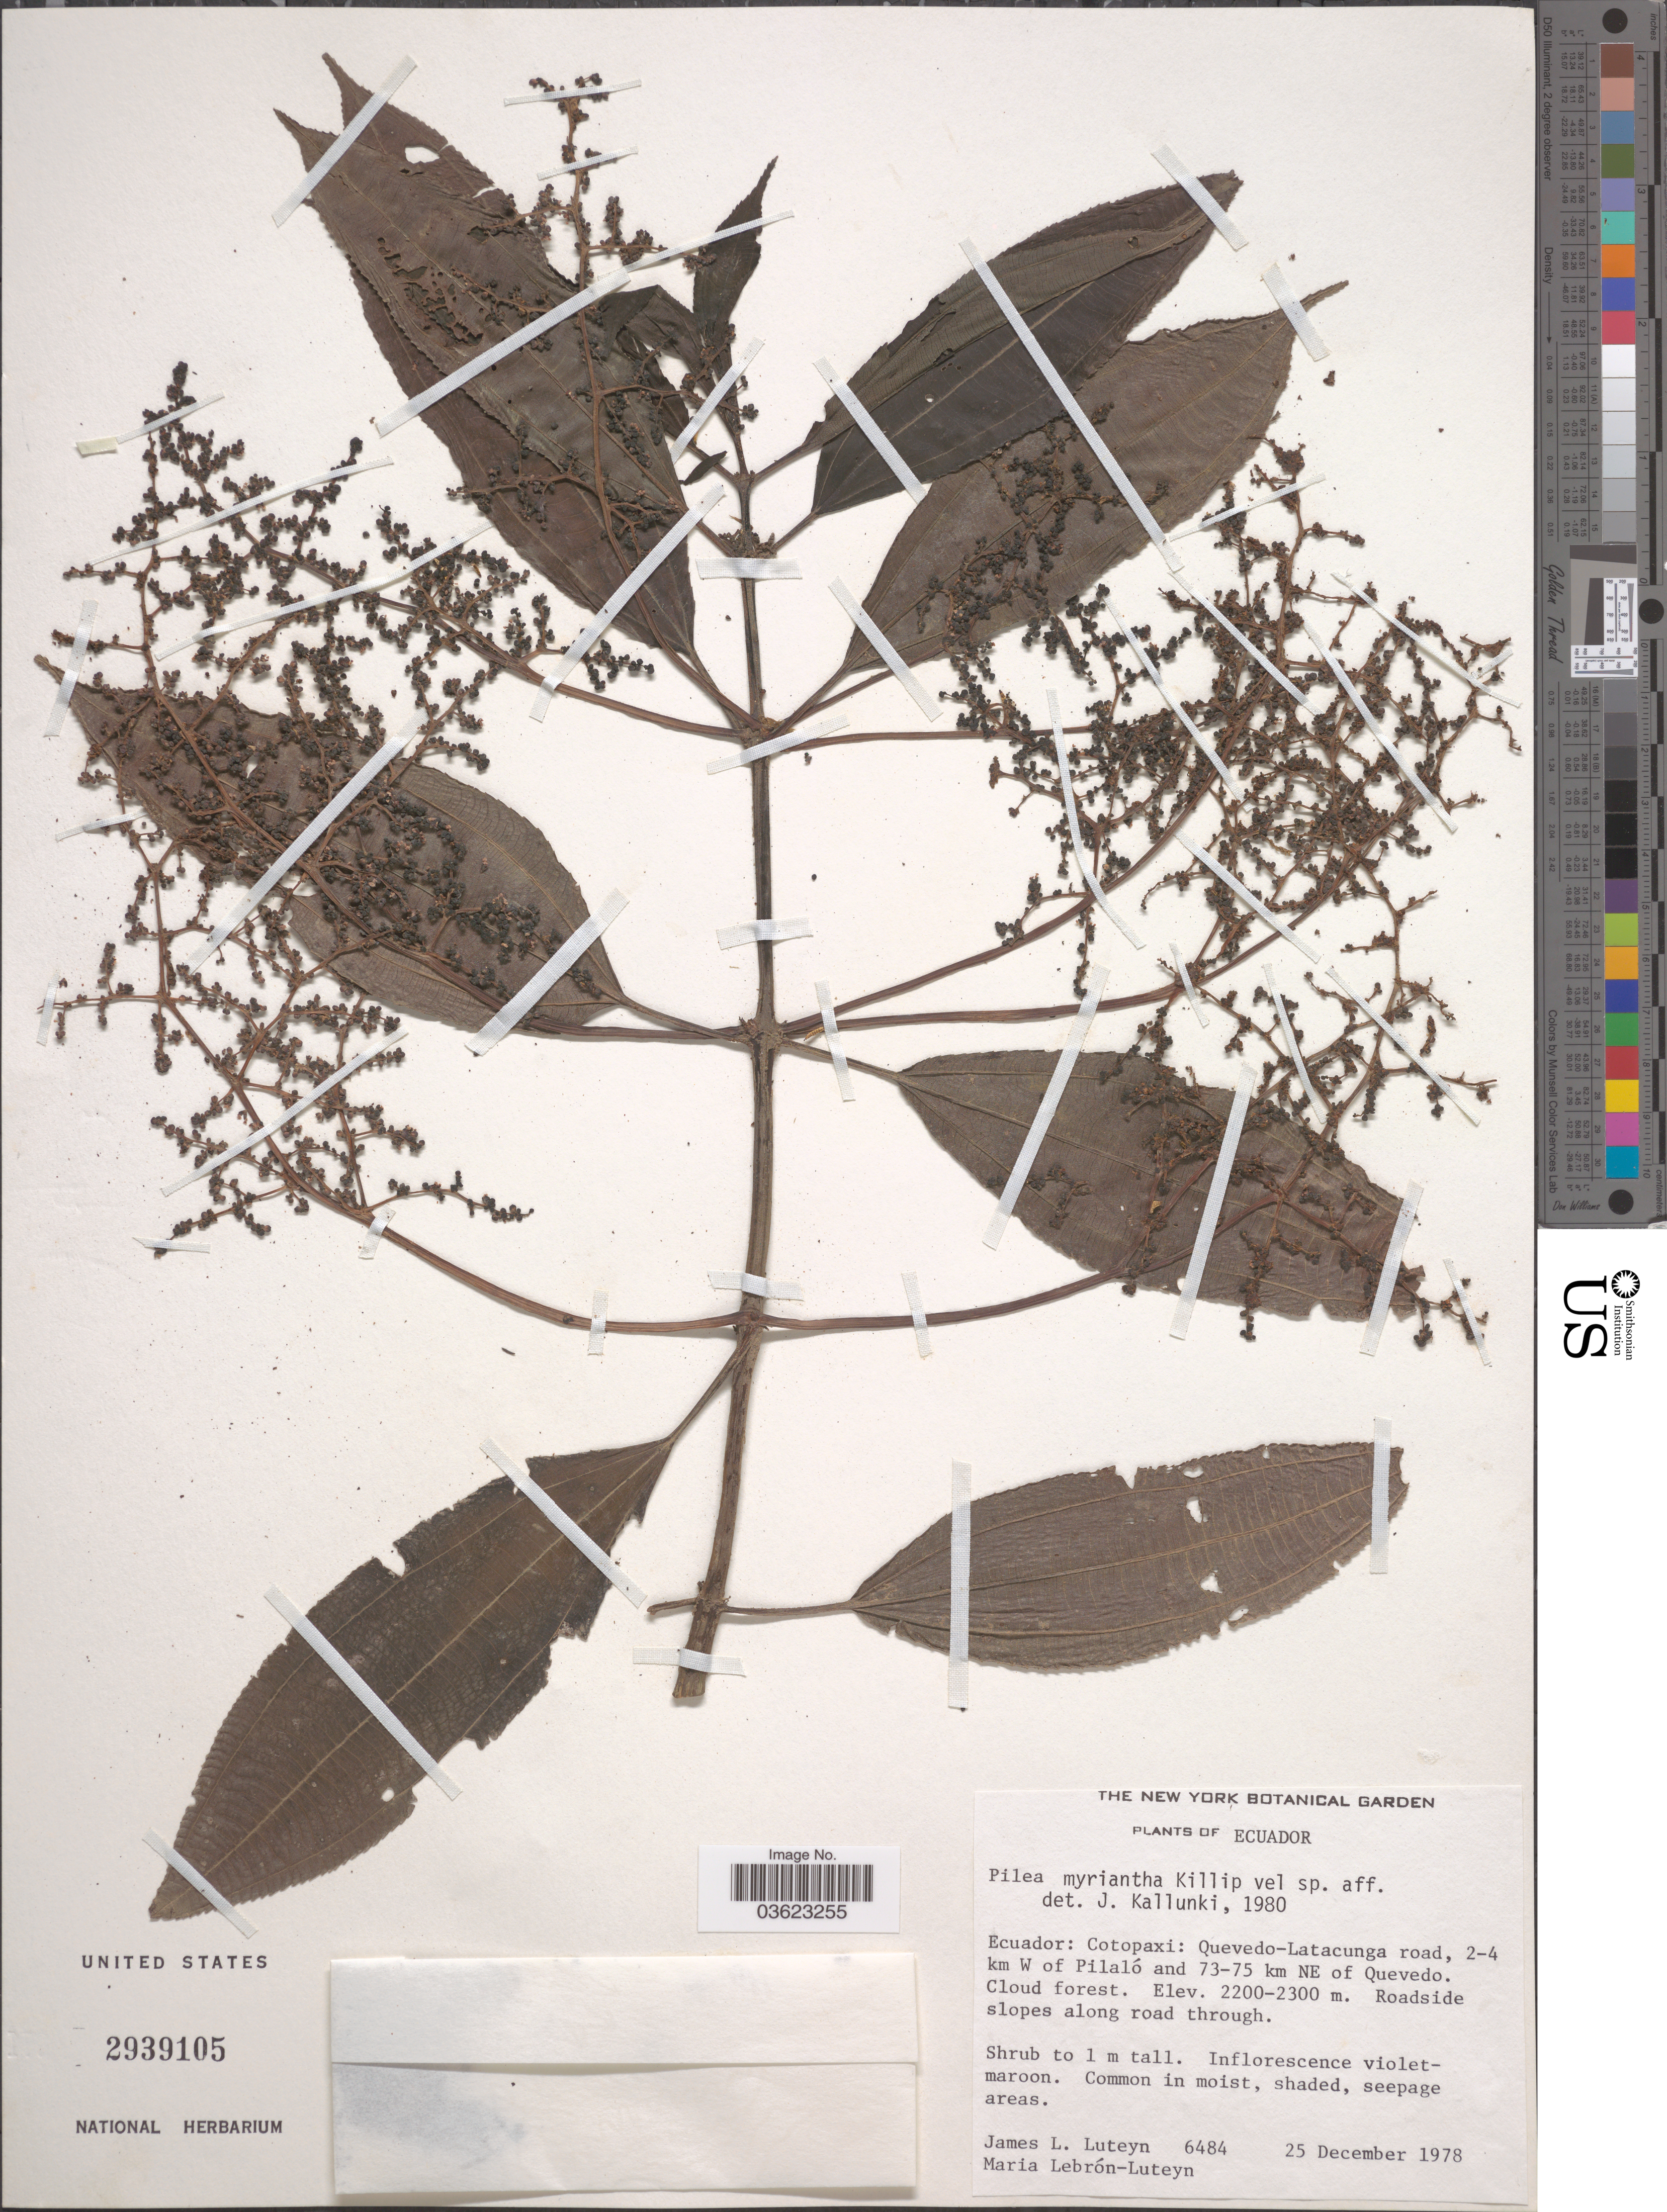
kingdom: Plantae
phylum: Tracheophyta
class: Magnoliopsida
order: Rosales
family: Urticaceae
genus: Pilea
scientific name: Pilea myriantha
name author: Killip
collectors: J. L. Luteyn & M. L. Lebrón-Luteyn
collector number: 6484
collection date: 1978-12-25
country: Ecuador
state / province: Cotopaxi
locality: Quevedo-Latacunga road, 2-4 km W of Pilaló and 73-75 km NE of Quevedo.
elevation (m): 2200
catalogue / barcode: US 2939105